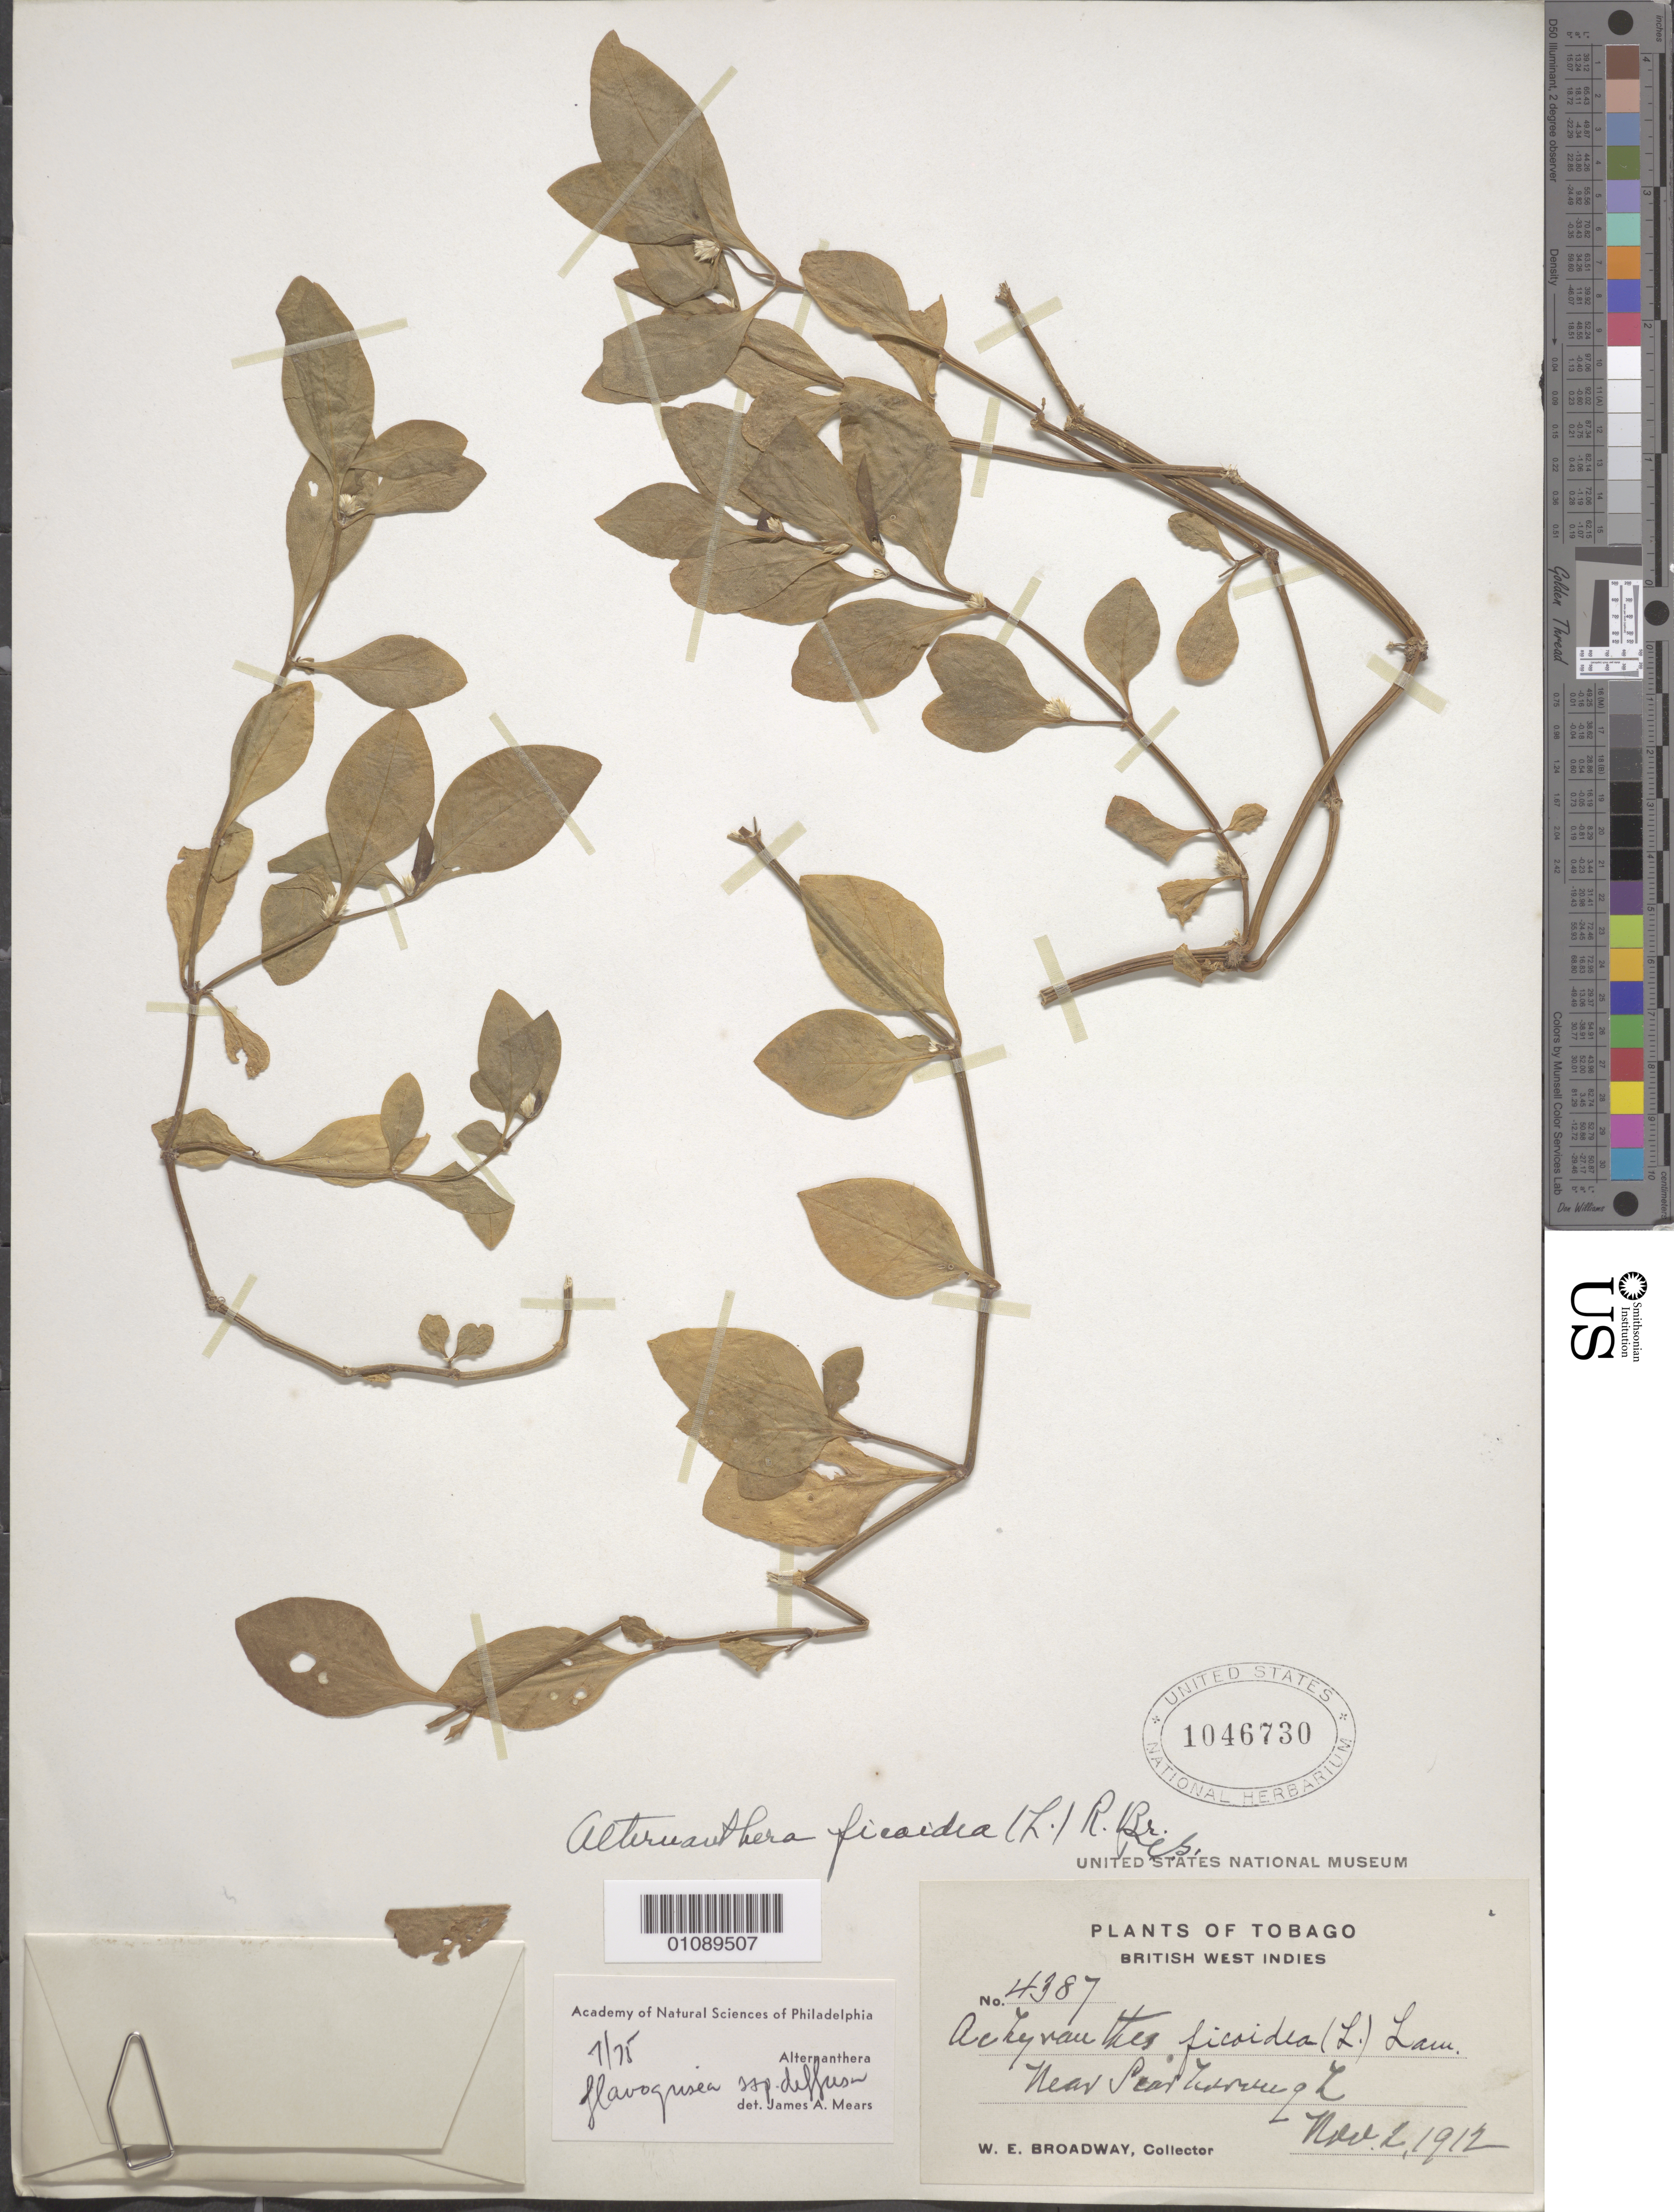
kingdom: Plantae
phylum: Tracheophyta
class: Magnoliopsida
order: Caryophyllales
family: Amaranthaceae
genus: Alternanthera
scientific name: Alternanthera flavogrisea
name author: Urb.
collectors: W. E. Broadway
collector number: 4387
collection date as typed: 02 Nov 1912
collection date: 1912-11-02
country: Trinidad and Tobago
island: Tobago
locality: Near Scarborough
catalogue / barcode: US 1046730